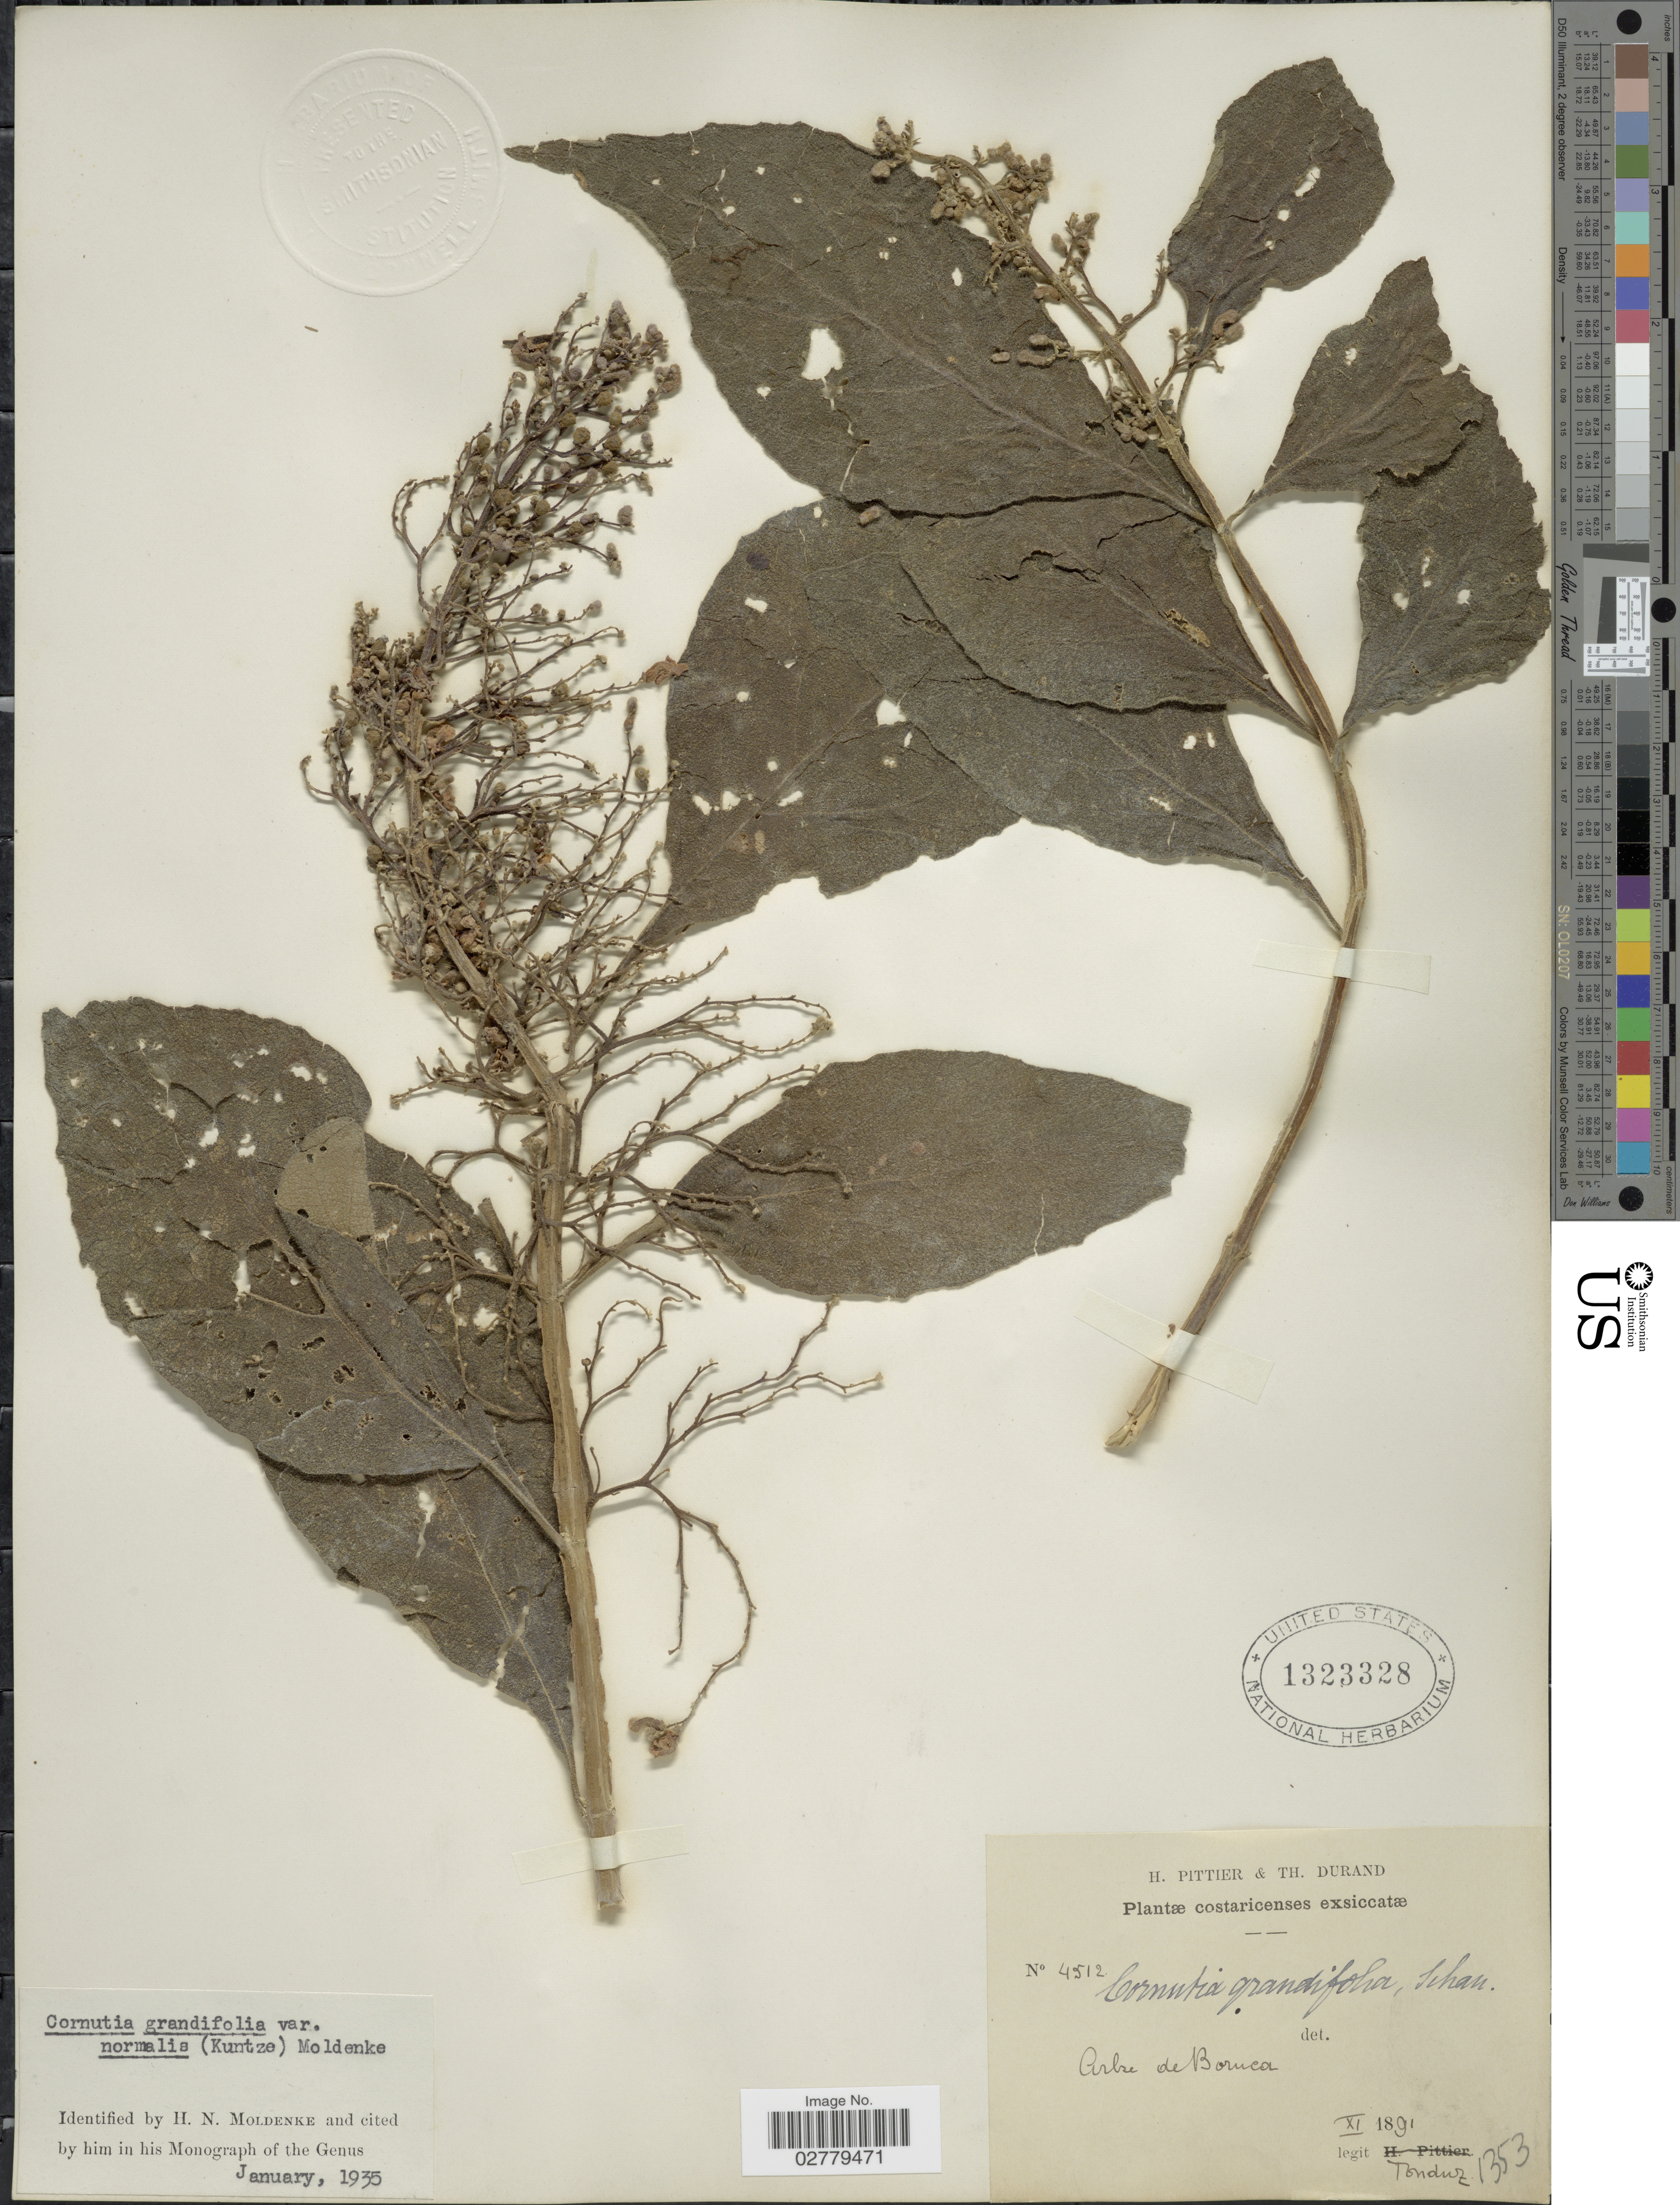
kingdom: Plantae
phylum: Tracheophyta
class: Magnoliopsida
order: Lamiales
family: Lamiaceae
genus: Cornutia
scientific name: Cornutia grandifolia var. normalis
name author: Moldenke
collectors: Tonduz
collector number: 4512/1353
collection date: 1891-11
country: Costa Rica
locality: Arbre de Boruca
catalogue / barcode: US 1323328